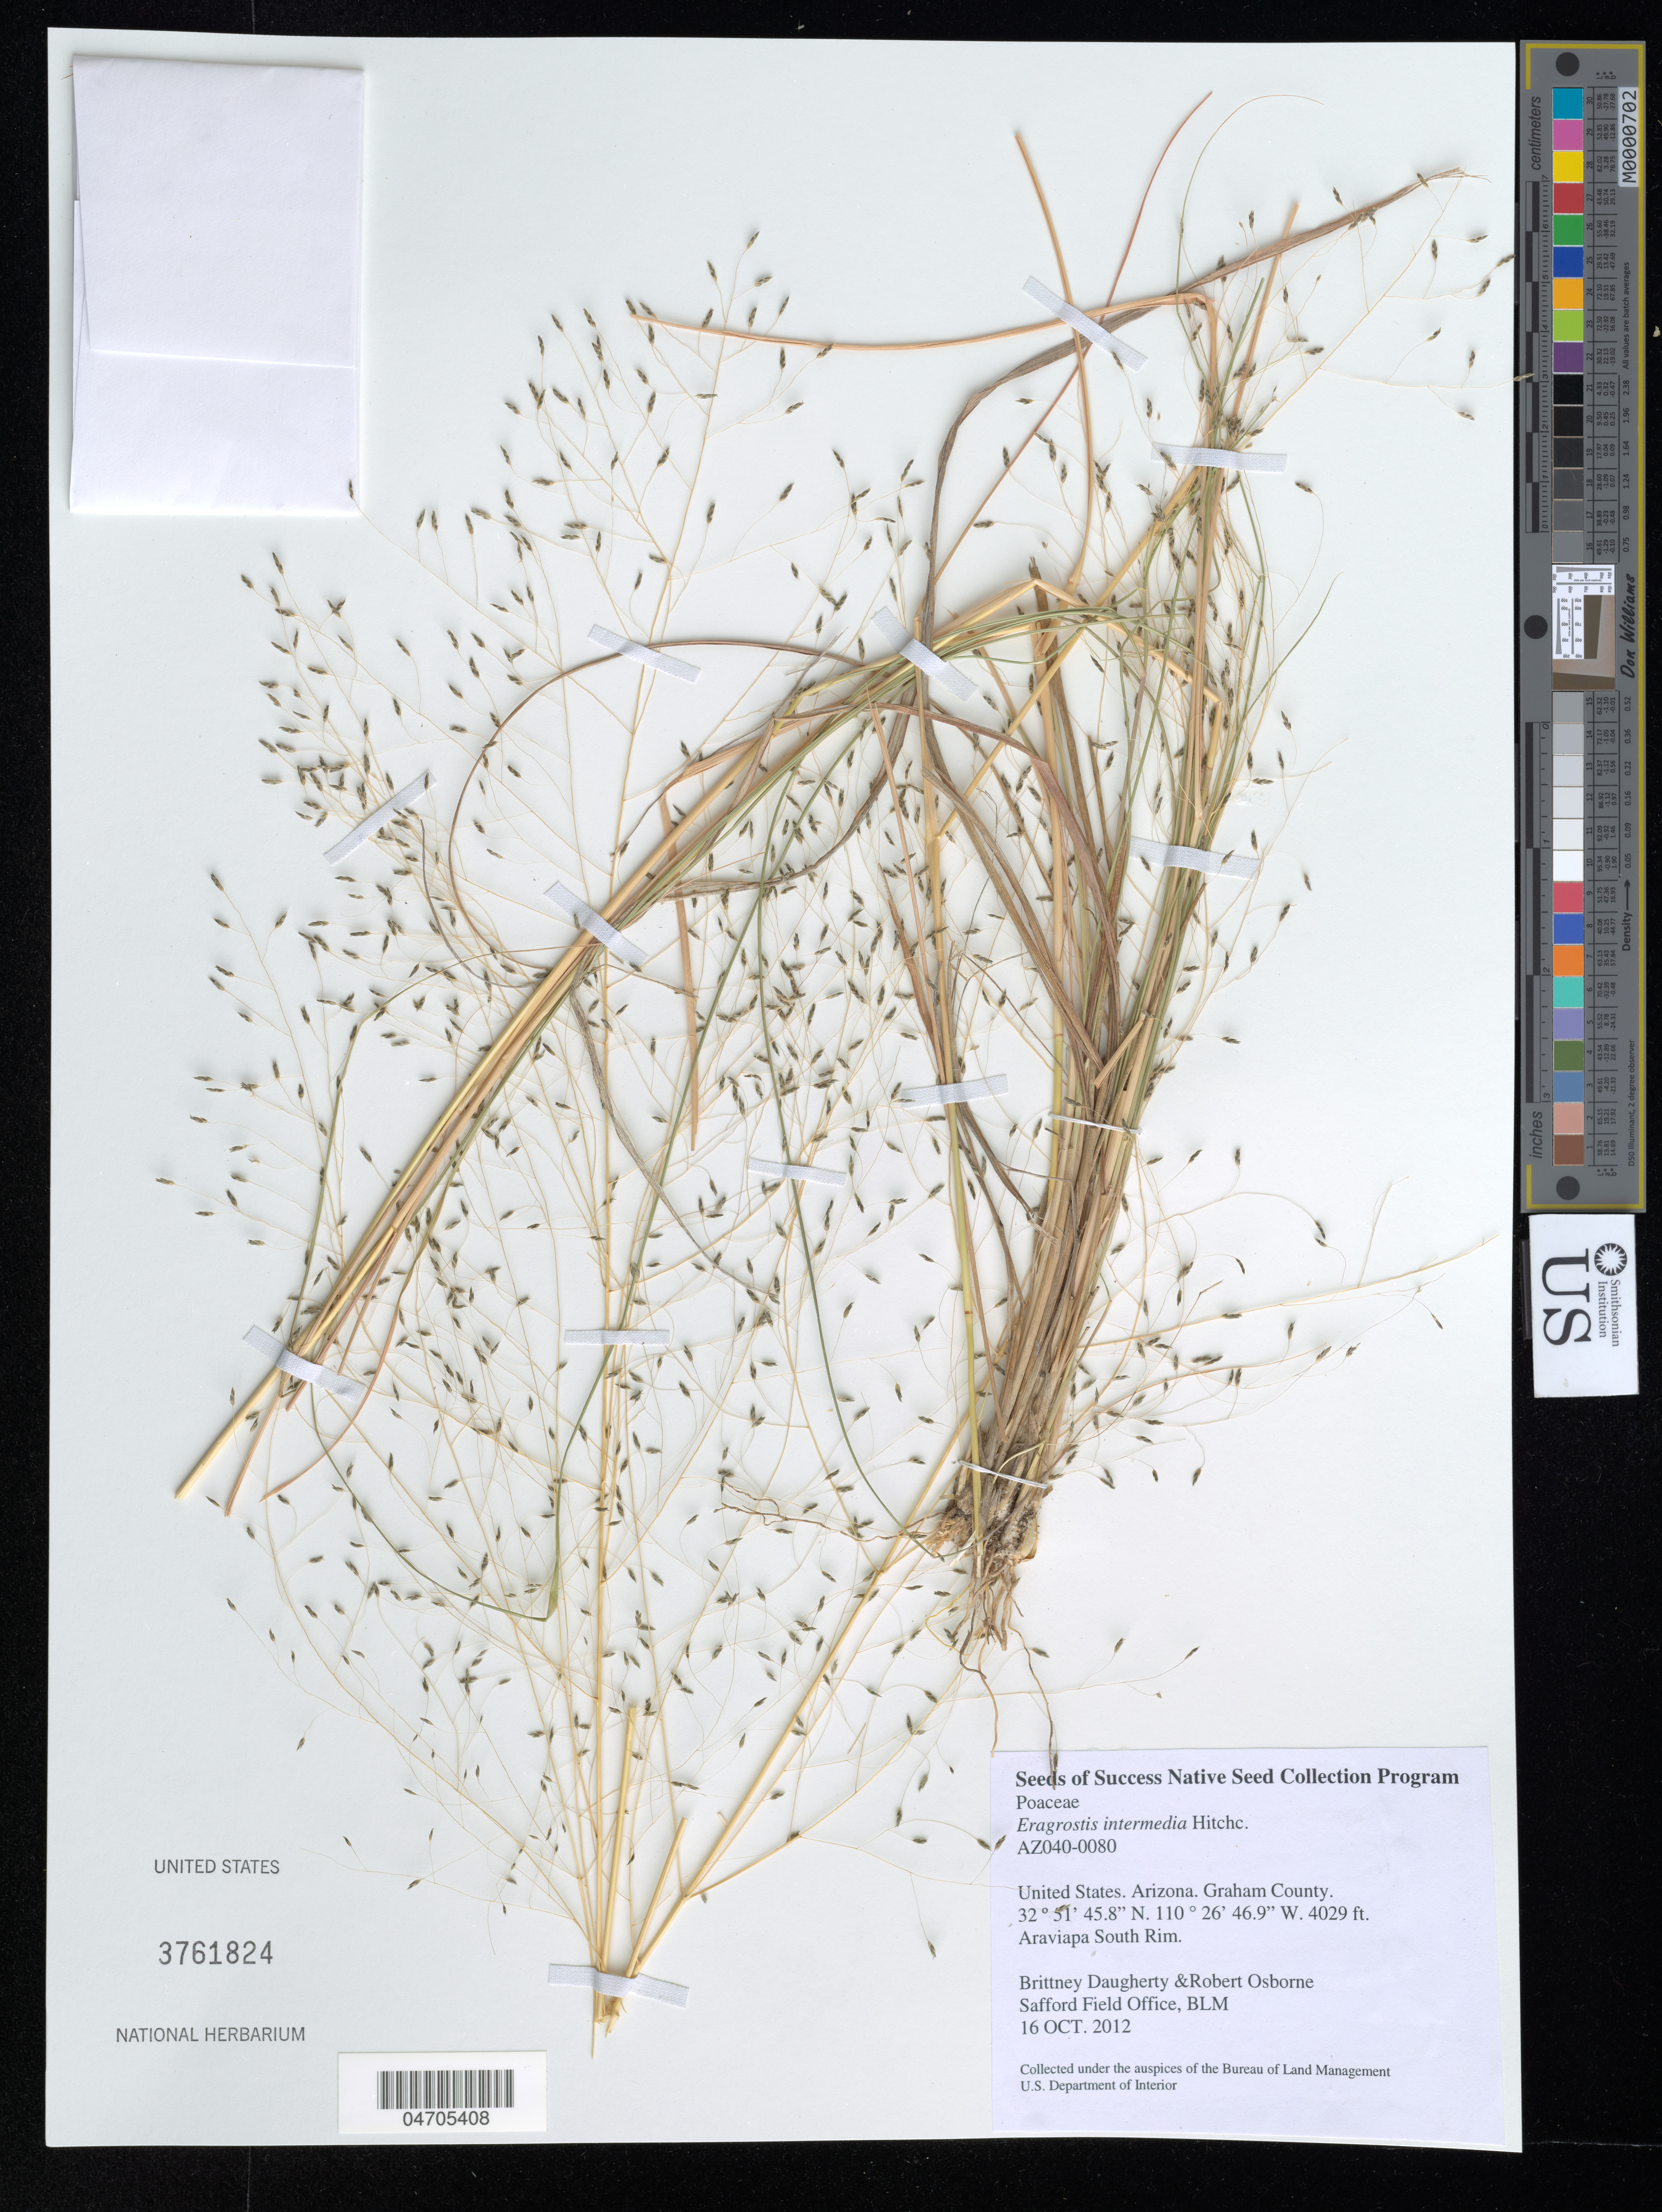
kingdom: Plantae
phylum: Tracheophyta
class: Liliopsida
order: Poales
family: Poaceae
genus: Eragrostis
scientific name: Eragrostis intermedia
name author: Hitchc.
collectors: B. Daugherty & R. Osborne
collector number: AZ040-0080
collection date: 2012-10-16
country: United States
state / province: Arizona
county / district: Graham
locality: Graham County. Araviapa South Rim.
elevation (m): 1228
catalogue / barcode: US 3761824